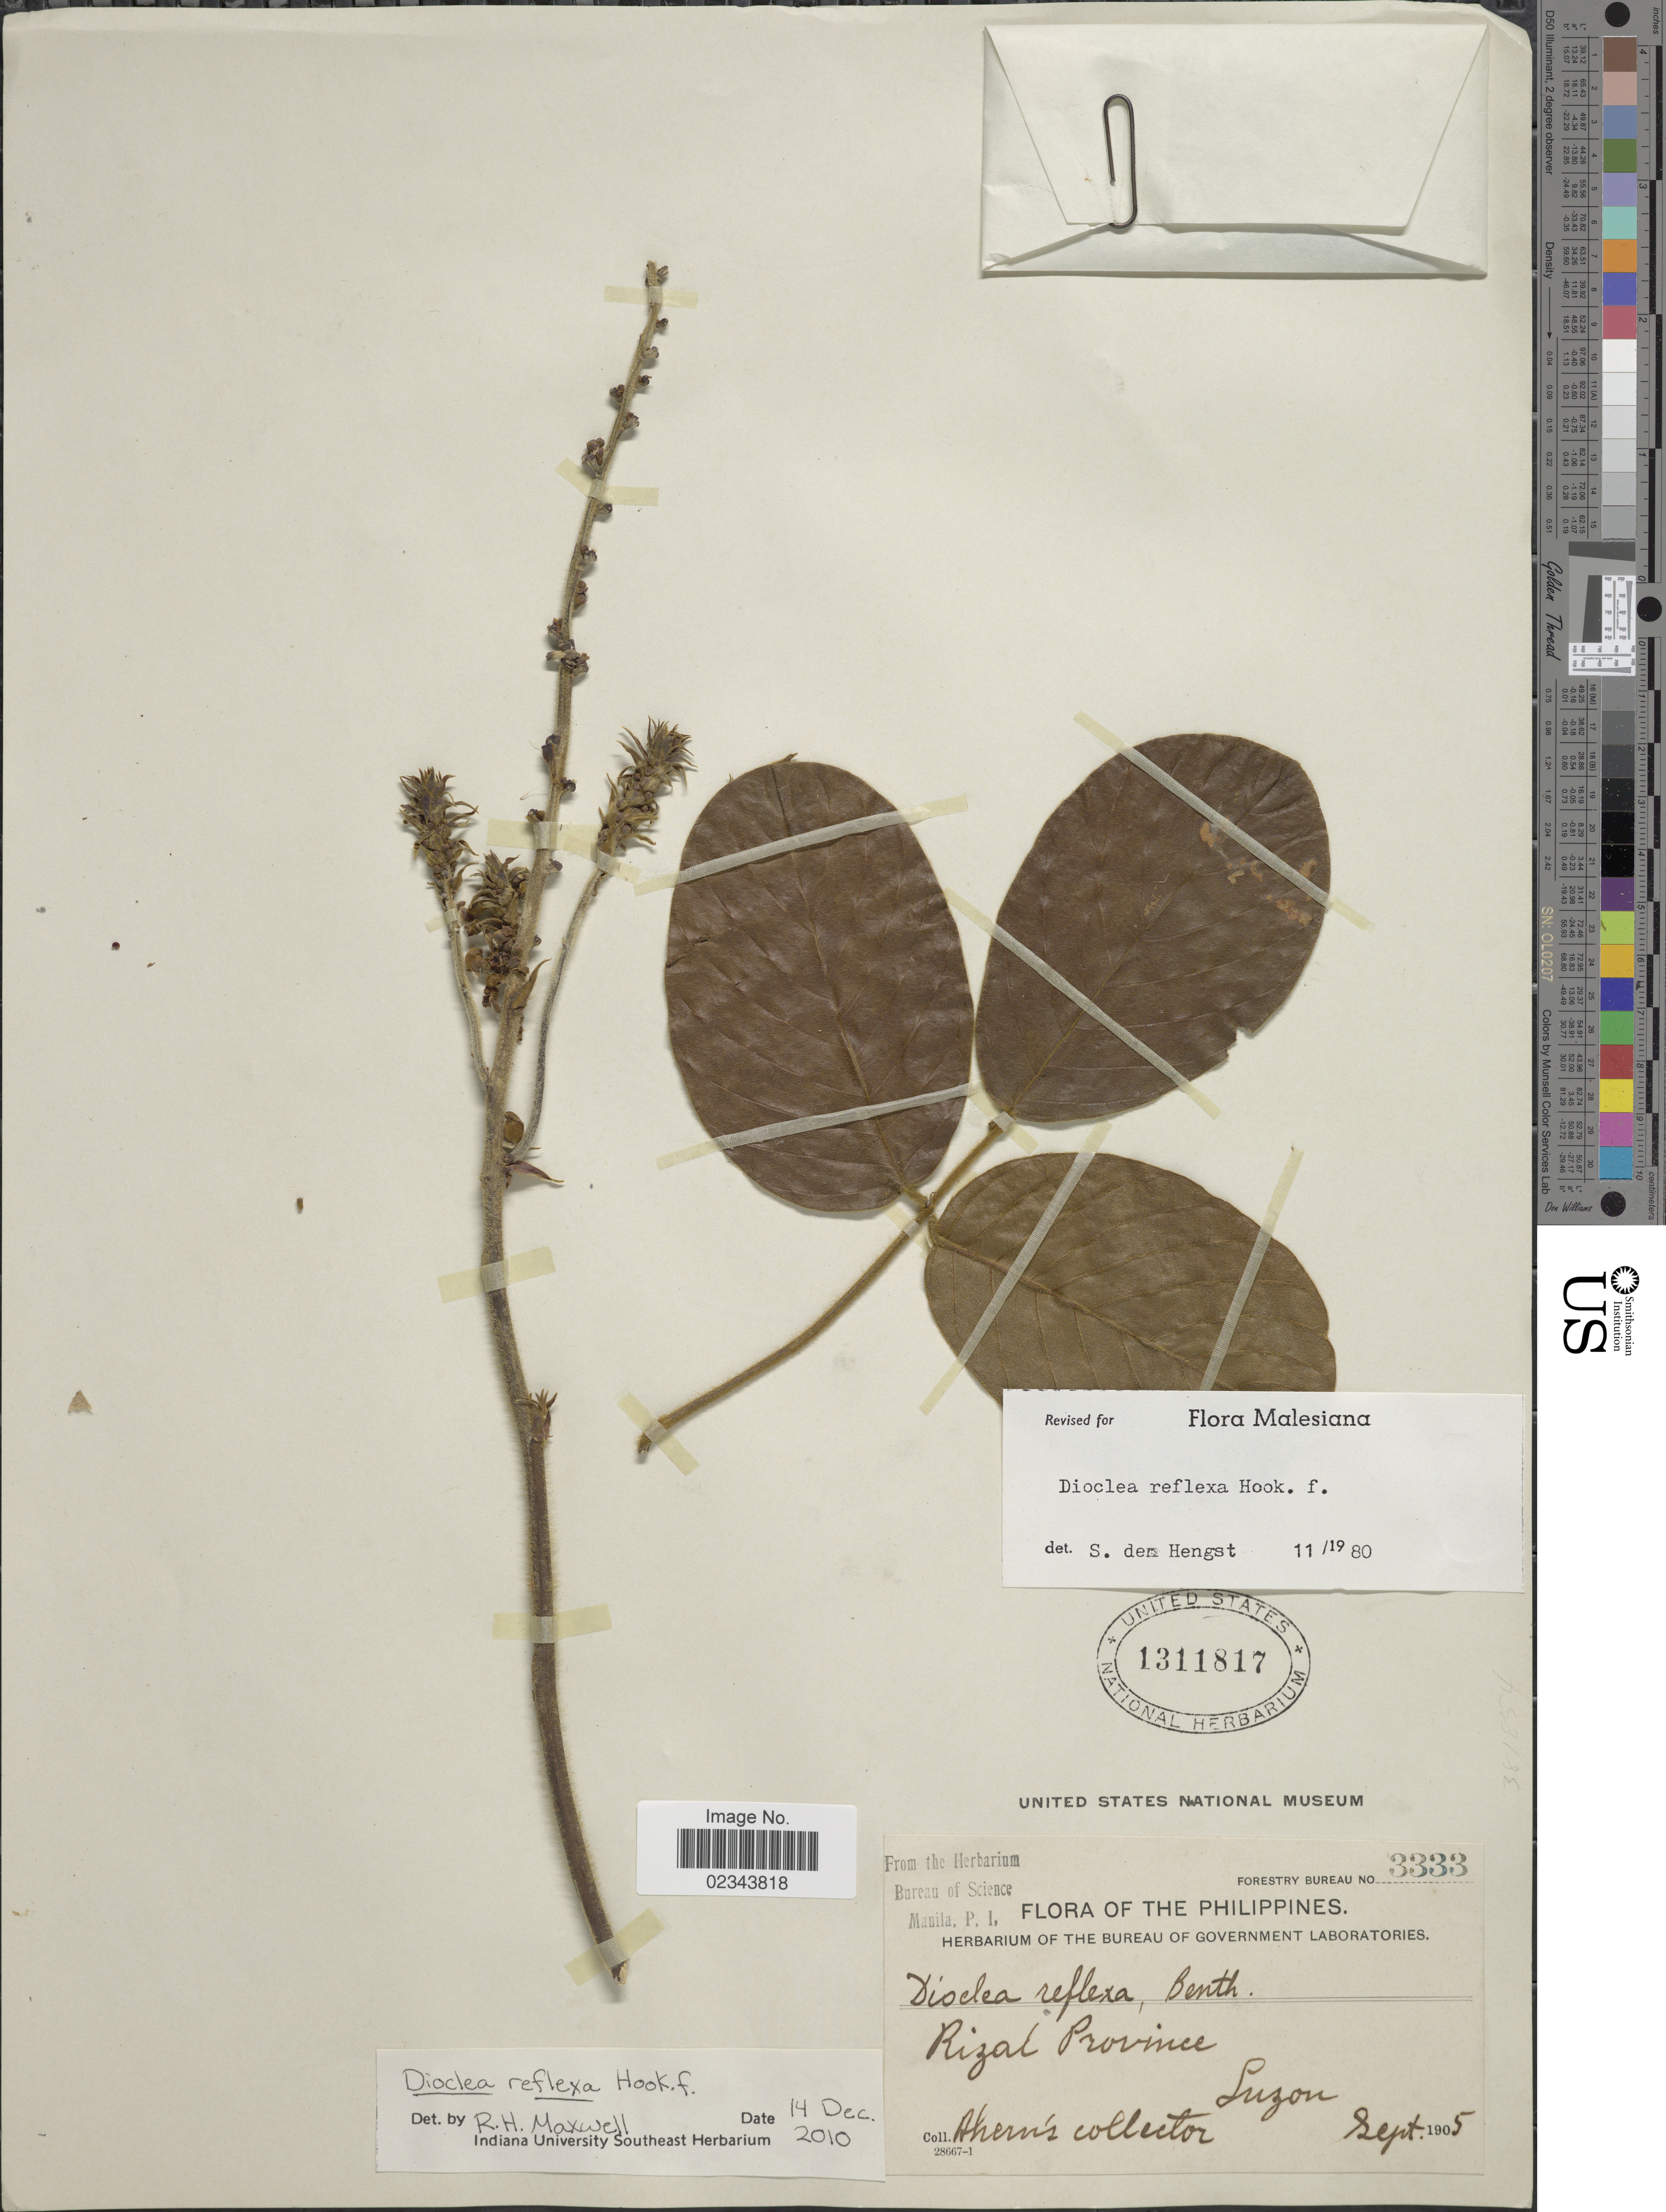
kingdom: Plantae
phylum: Tracheophyta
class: Magnoliopsida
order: Fabales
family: Fabaceae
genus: Macropsychanthus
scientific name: Macropsychanthus comosus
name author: (G. Mey.) L.P. Queiroz & Snak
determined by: Strong, Mark T., (BOT), Smithsonian Institution - National Museum of Natural History (UNITED STATES)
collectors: Ahern's collector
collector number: Forestry Bureau 3333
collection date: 1905-09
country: Philippines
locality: Rizal Province, Luzon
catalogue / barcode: US 1311817